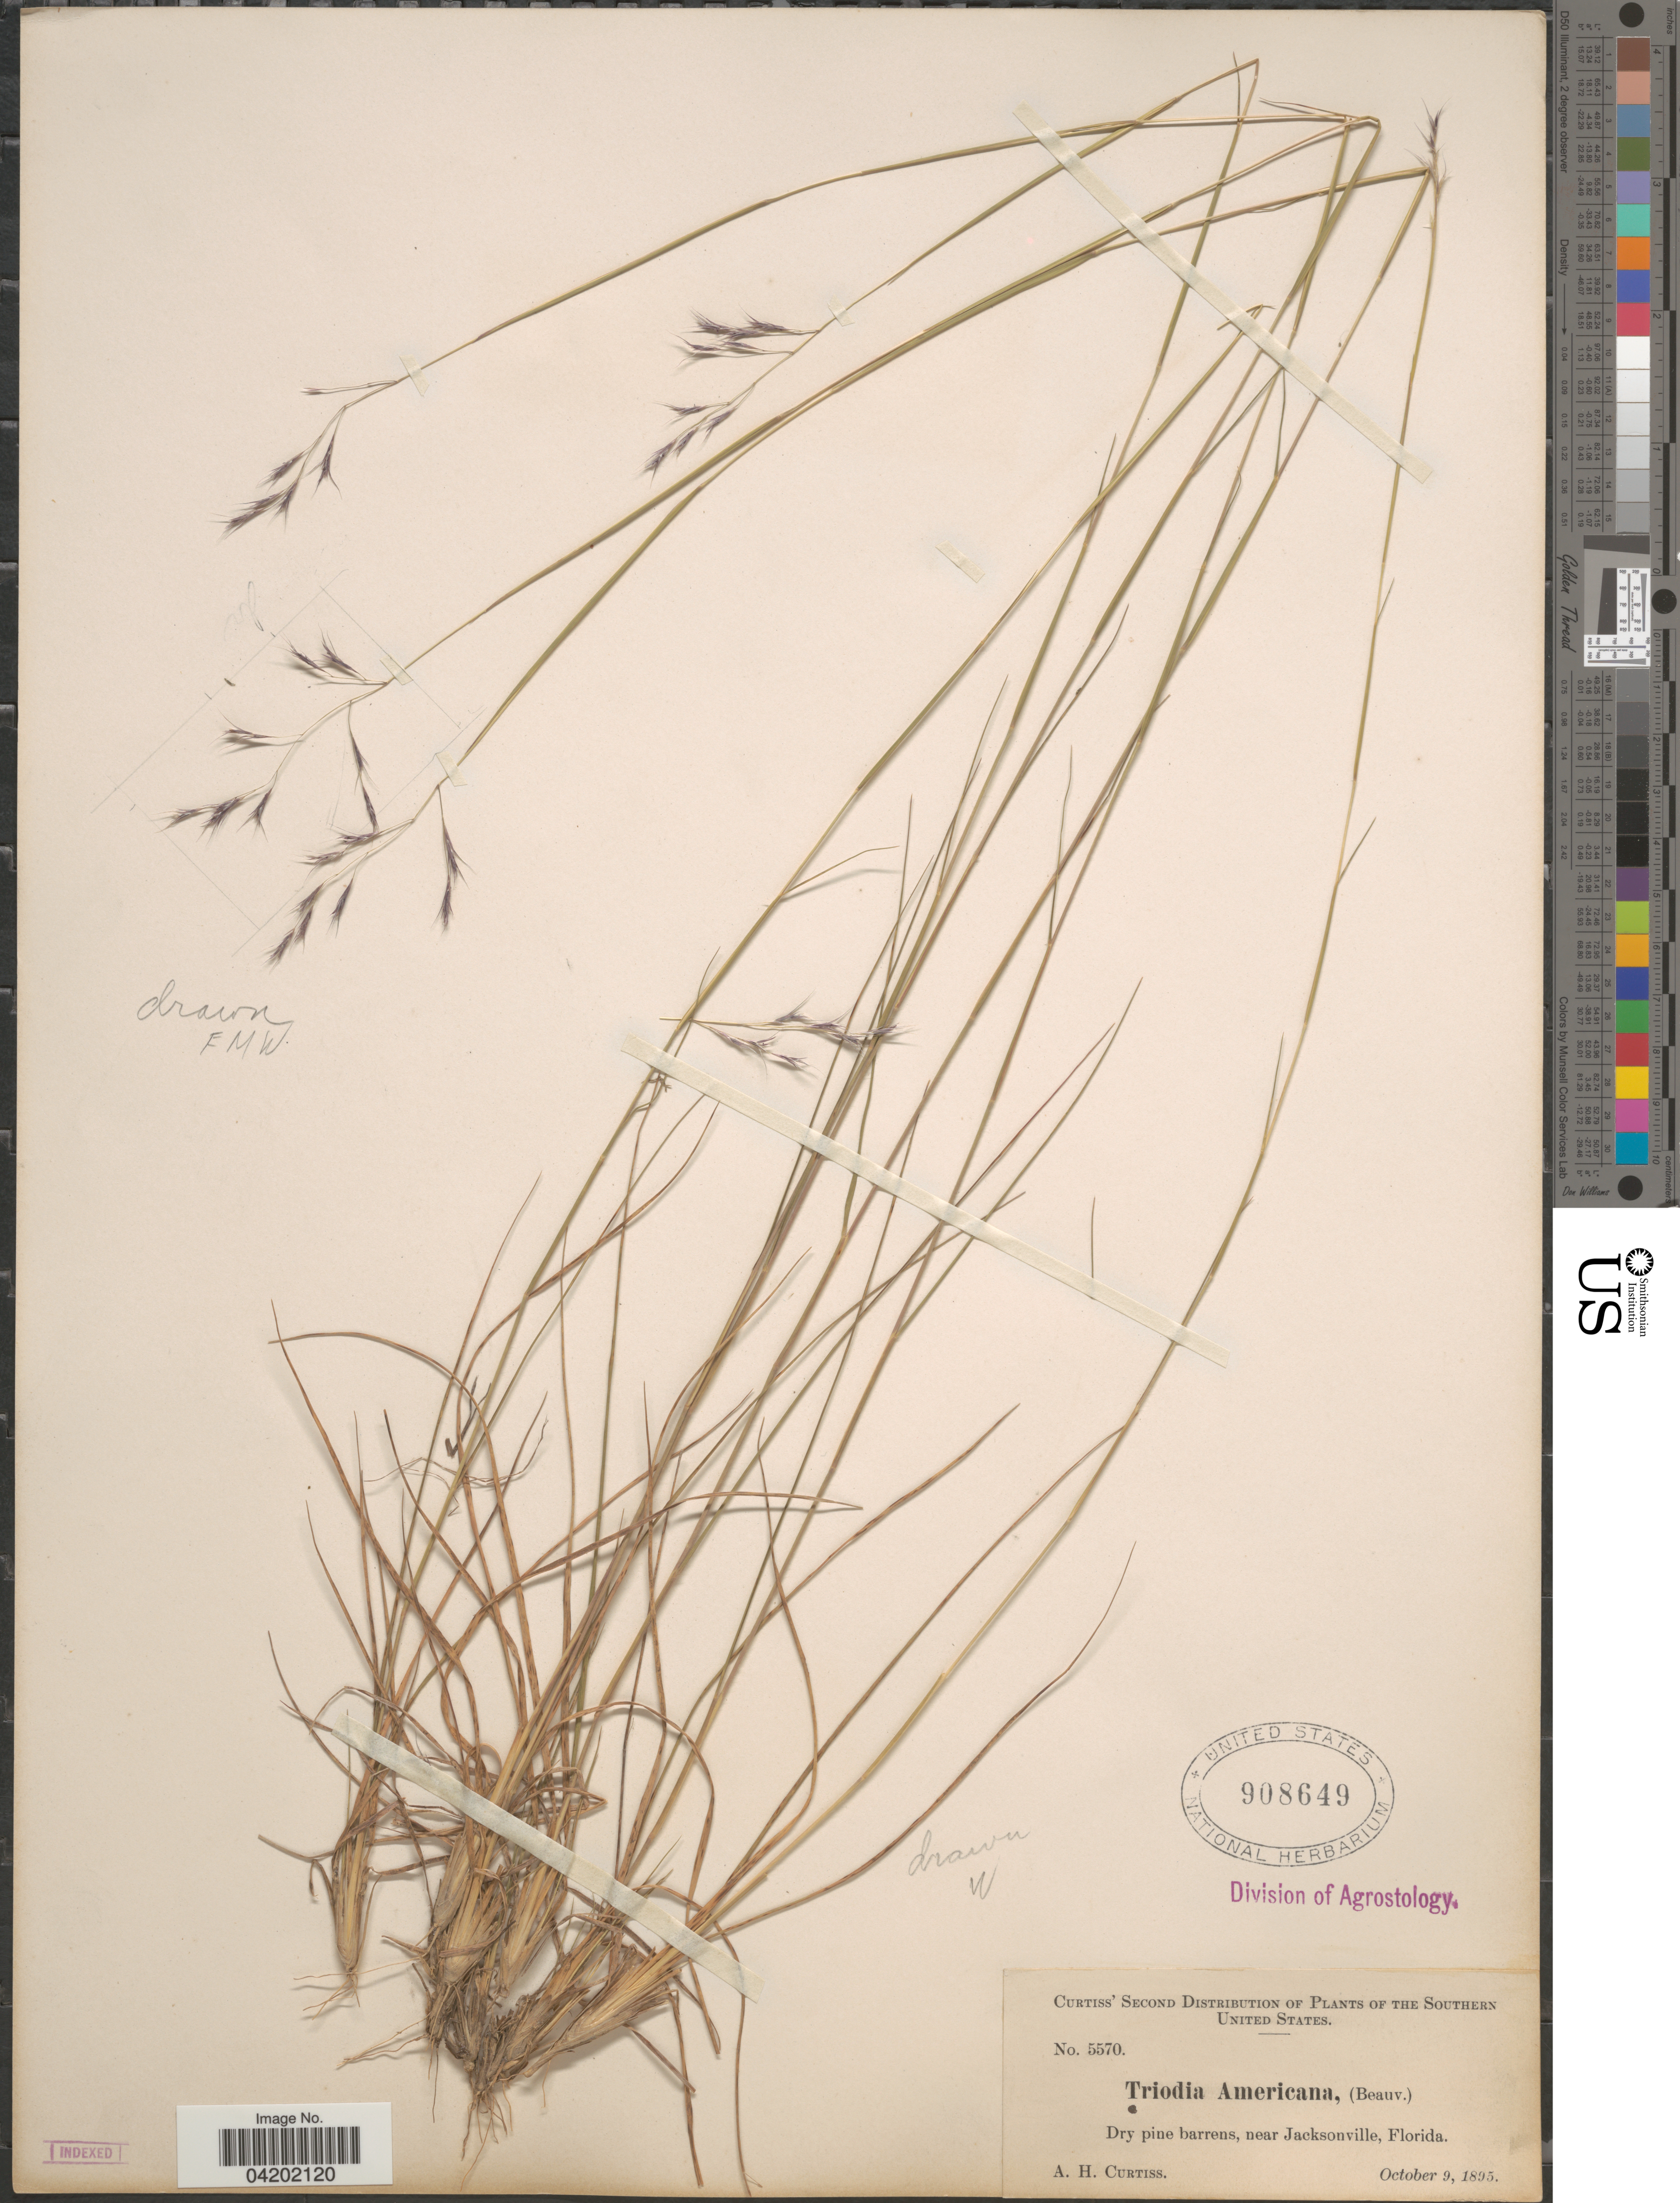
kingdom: Plantae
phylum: Tracheophyta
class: Liliopsida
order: Poales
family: Poaceae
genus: Triplasis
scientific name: Triplasis americana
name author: P. Beauv.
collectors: A. H. Curtiss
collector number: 5570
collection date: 1895-10-09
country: United States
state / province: Florida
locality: Southern United States. Dry pine barrens, near Jacksonville.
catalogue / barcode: US 908649